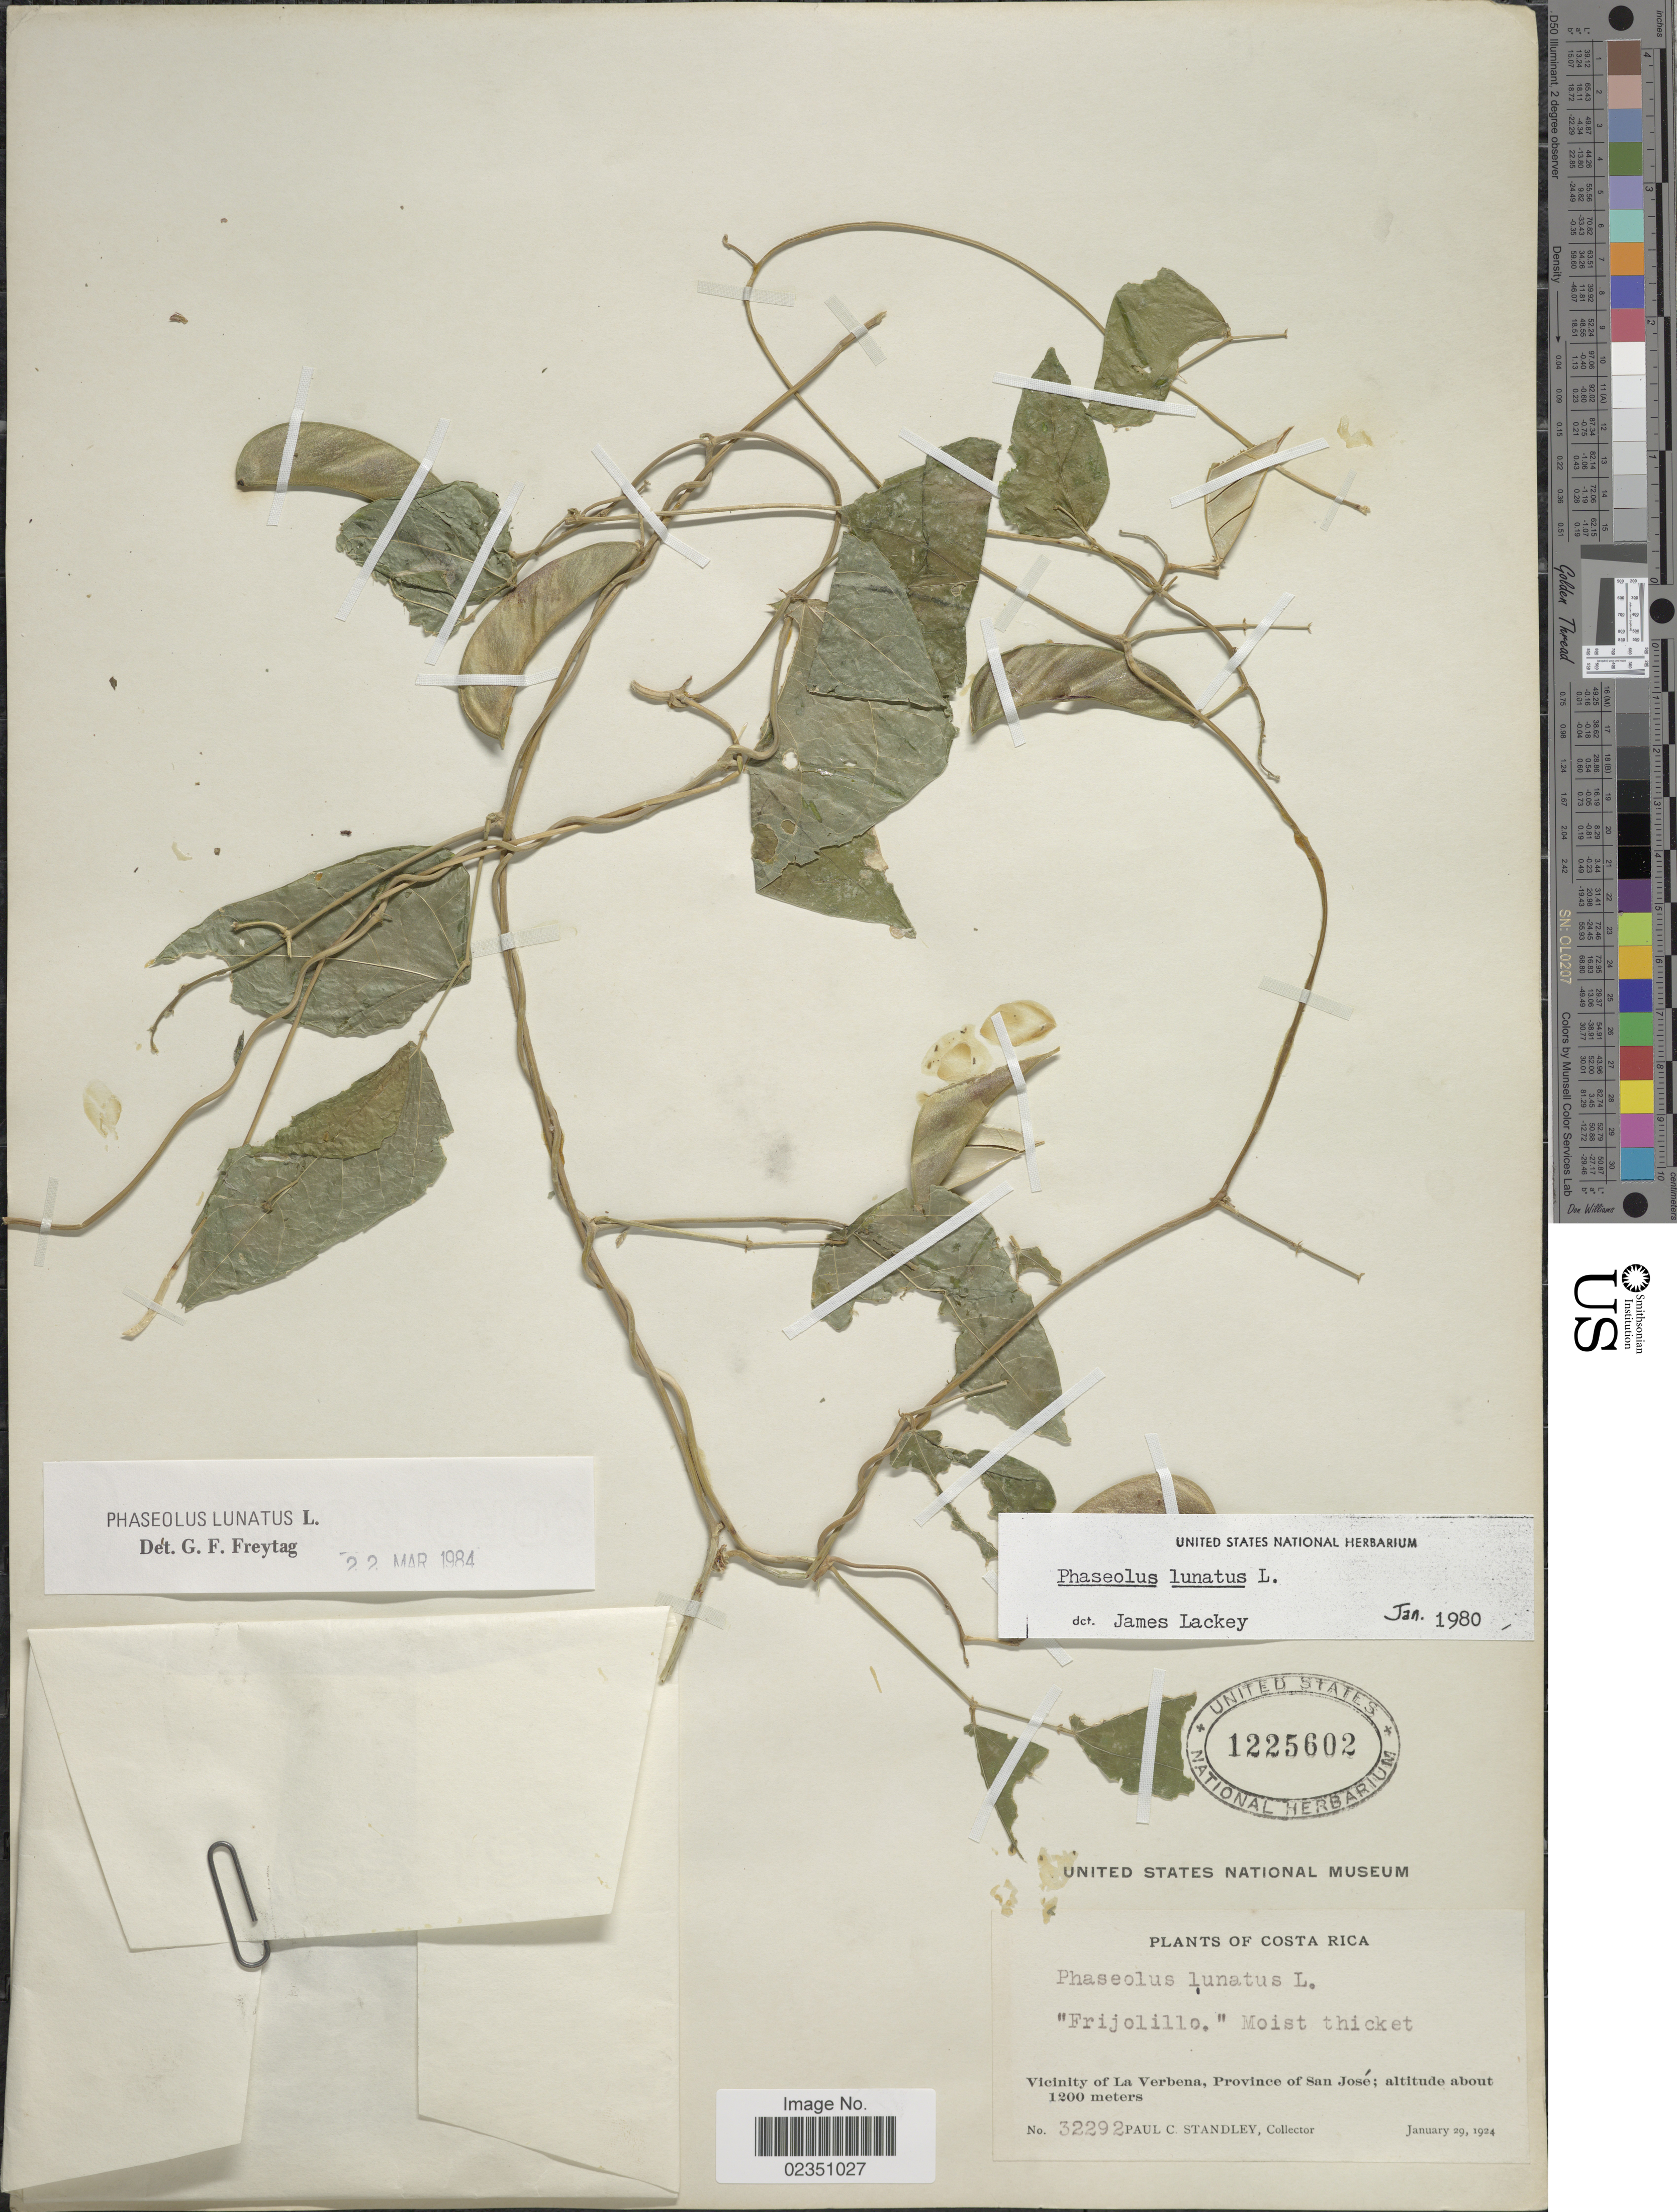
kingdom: Plantae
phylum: Tracheophyta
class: Magnoliopsida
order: Fabales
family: Fabaceae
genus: Phaseolus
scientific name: Phaseolus lunatus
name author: L.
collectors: P. C. Standley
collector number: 32292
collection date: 1924-01-29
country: Costa Rica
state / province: San José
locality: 'Frijolillo' Moist thicket, Vicinity of La Verbena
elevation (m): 1200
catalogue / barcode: US 1225602